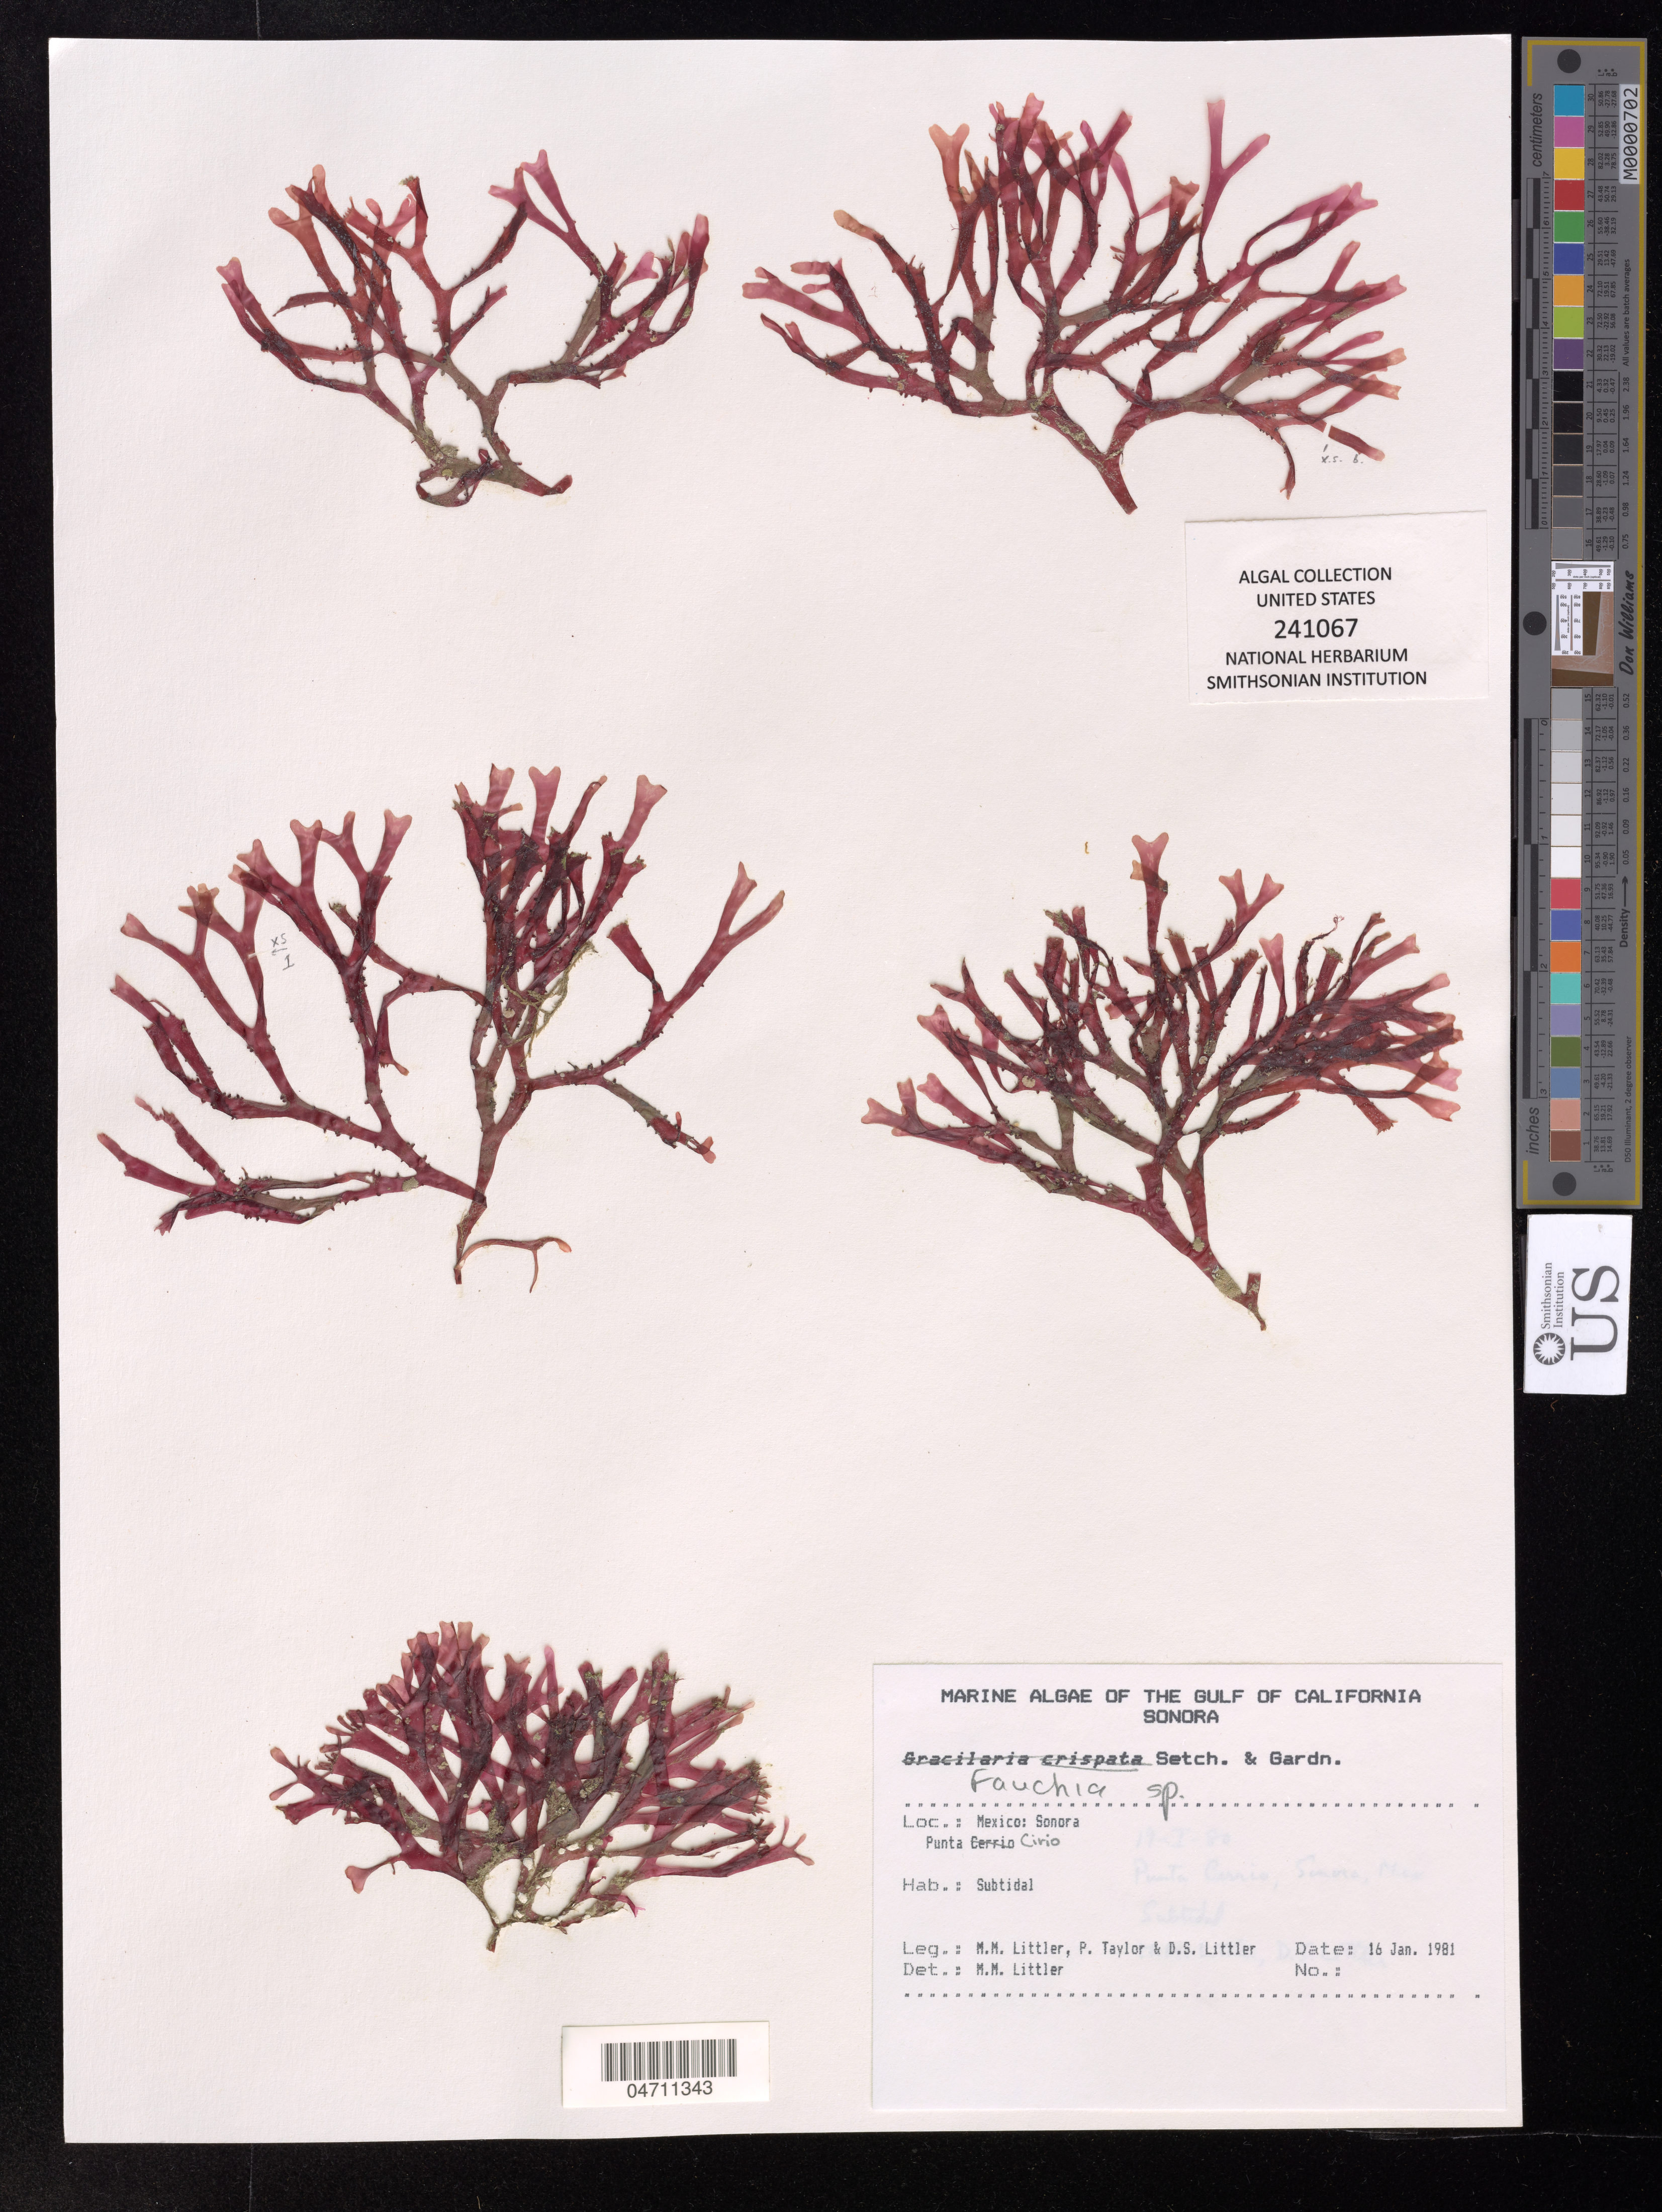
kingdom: Plantae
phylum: Rhodophyta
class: Florideophyceae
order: Rhodymeniales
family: Faucheaceae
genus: Fauchea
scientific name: Fauchea sp.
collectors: M. M. Littler, P. Taylor & D. S. Littler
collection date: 1981-01-16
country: Mexico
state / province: Sonora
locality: Punta Cirio.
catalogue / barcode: US 241067